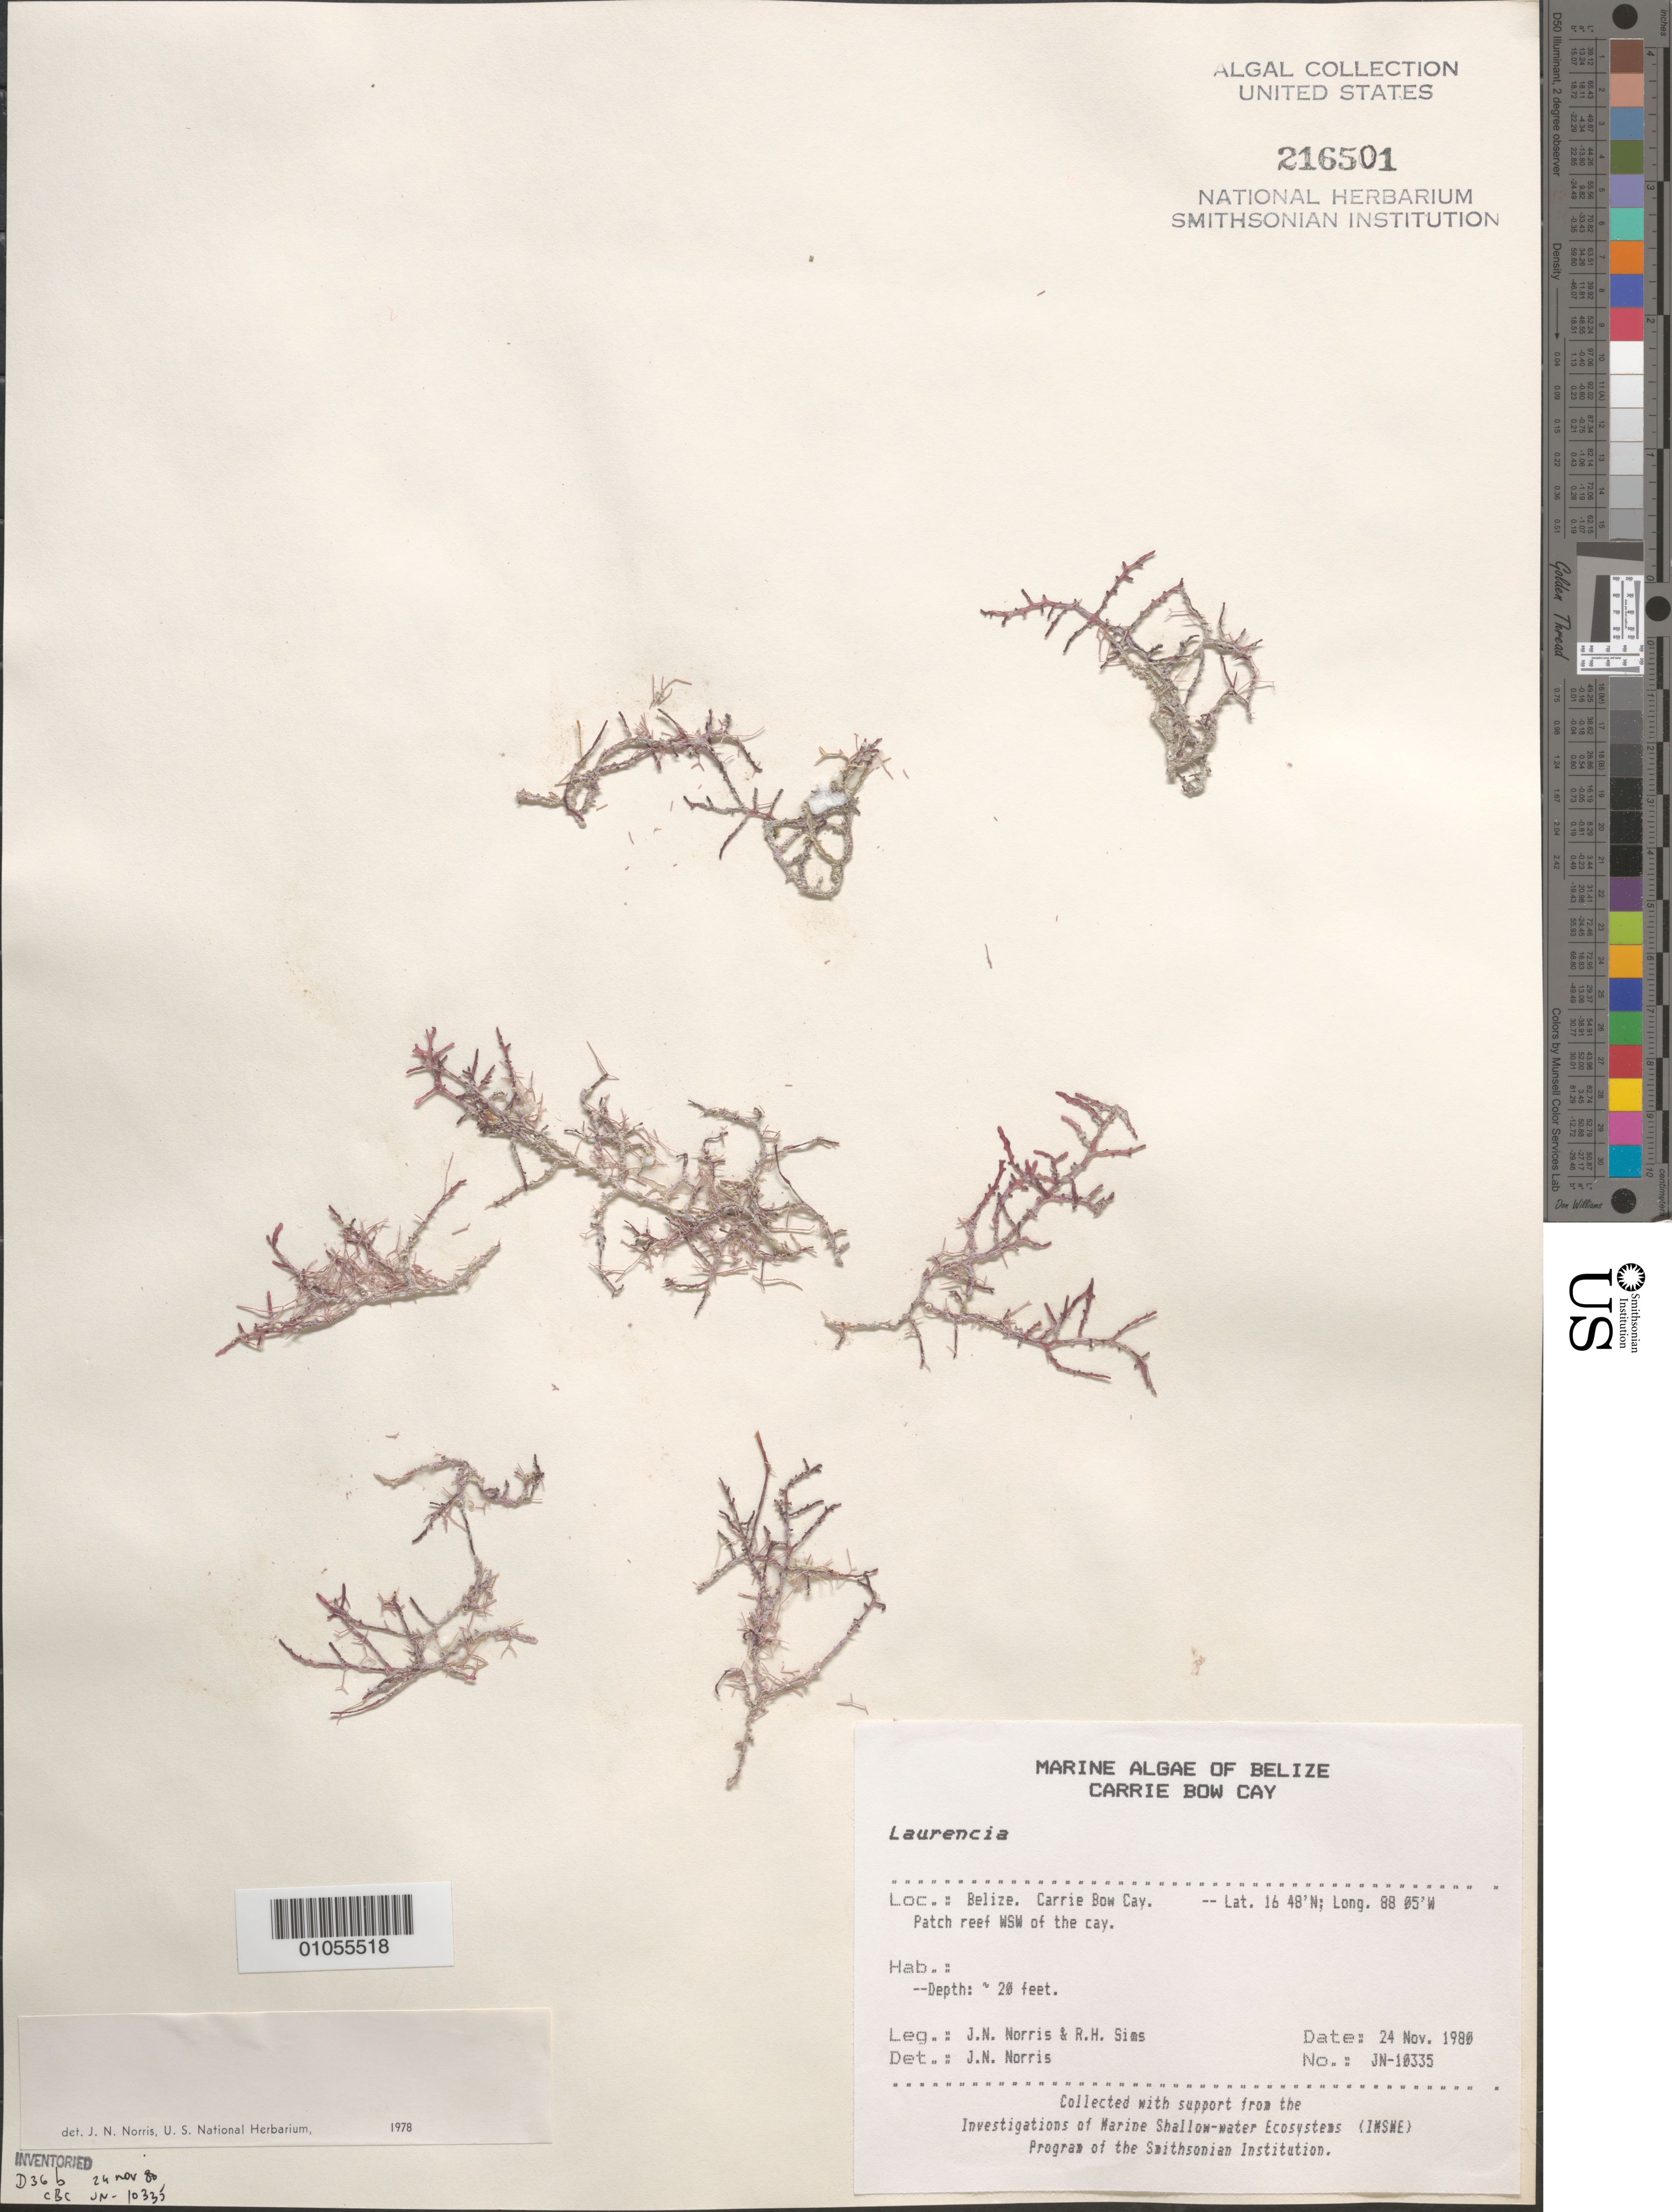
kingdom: Plantae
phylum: Rhodophyta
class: Florideophyceae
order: Ceramiales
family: Rhodomelaceae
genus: Laurencia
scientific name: Laurencia sp.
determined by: Norris, James N.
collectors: J. N. Norris & R. H. Sims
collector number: JN-10335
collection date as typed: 24 Nov 1980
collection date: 1980-11-24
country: Belize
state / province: Stann Creek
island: Carrie Bow Cay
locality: Patch reef west southwest of Carrie Bow Cay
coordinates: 16 48'N, 88 05'W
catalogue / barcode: US 216501